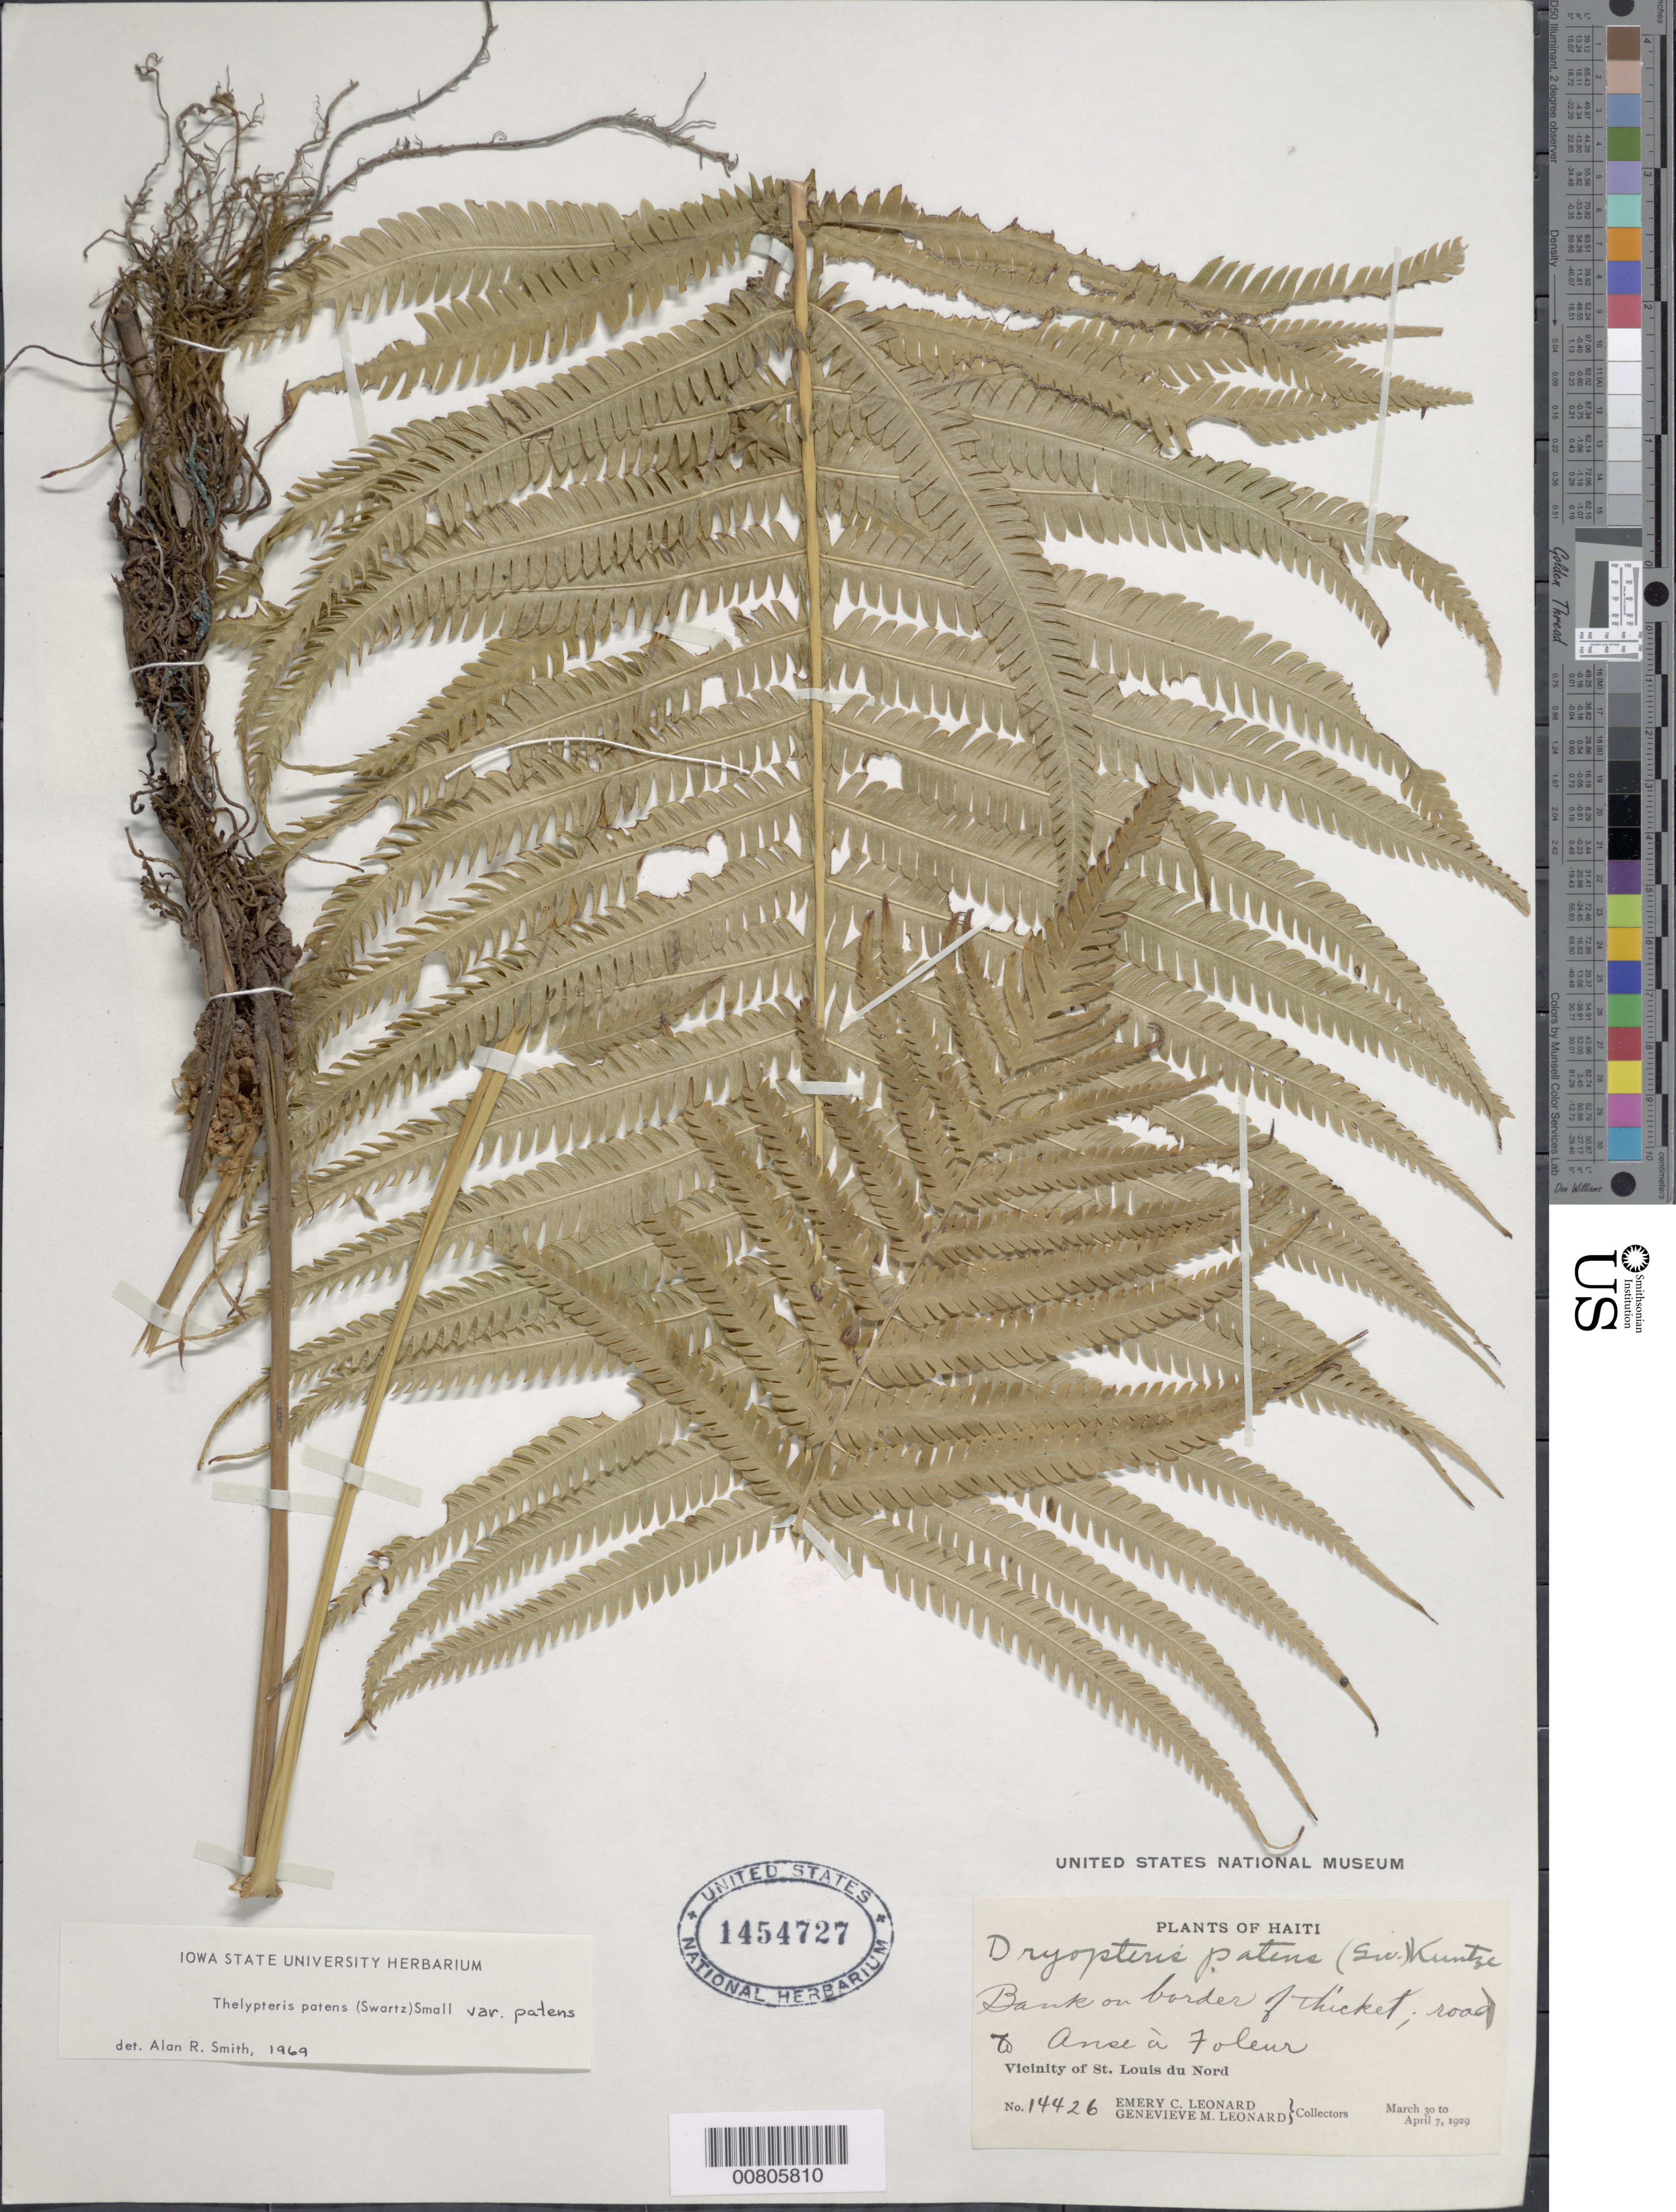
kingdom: Plantae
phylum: Tracheophyta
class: Polypodiopsida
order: Polypodiales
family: Thelypteridaceae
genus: Christella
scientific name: Christella patens var. patens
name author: (Sw.) Holttum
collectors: E. C. Leonard & G. M. Leonard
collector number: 14426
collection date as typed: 30 Mar 1939 to 07 Apr 1929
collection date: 1939-03-30/1939-04-07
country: Haiti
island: Hispaniola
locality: St. Louis du Nord vicinity, road to Anse à Foleur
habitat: Bank on border of thicket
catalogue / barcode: US 1454727